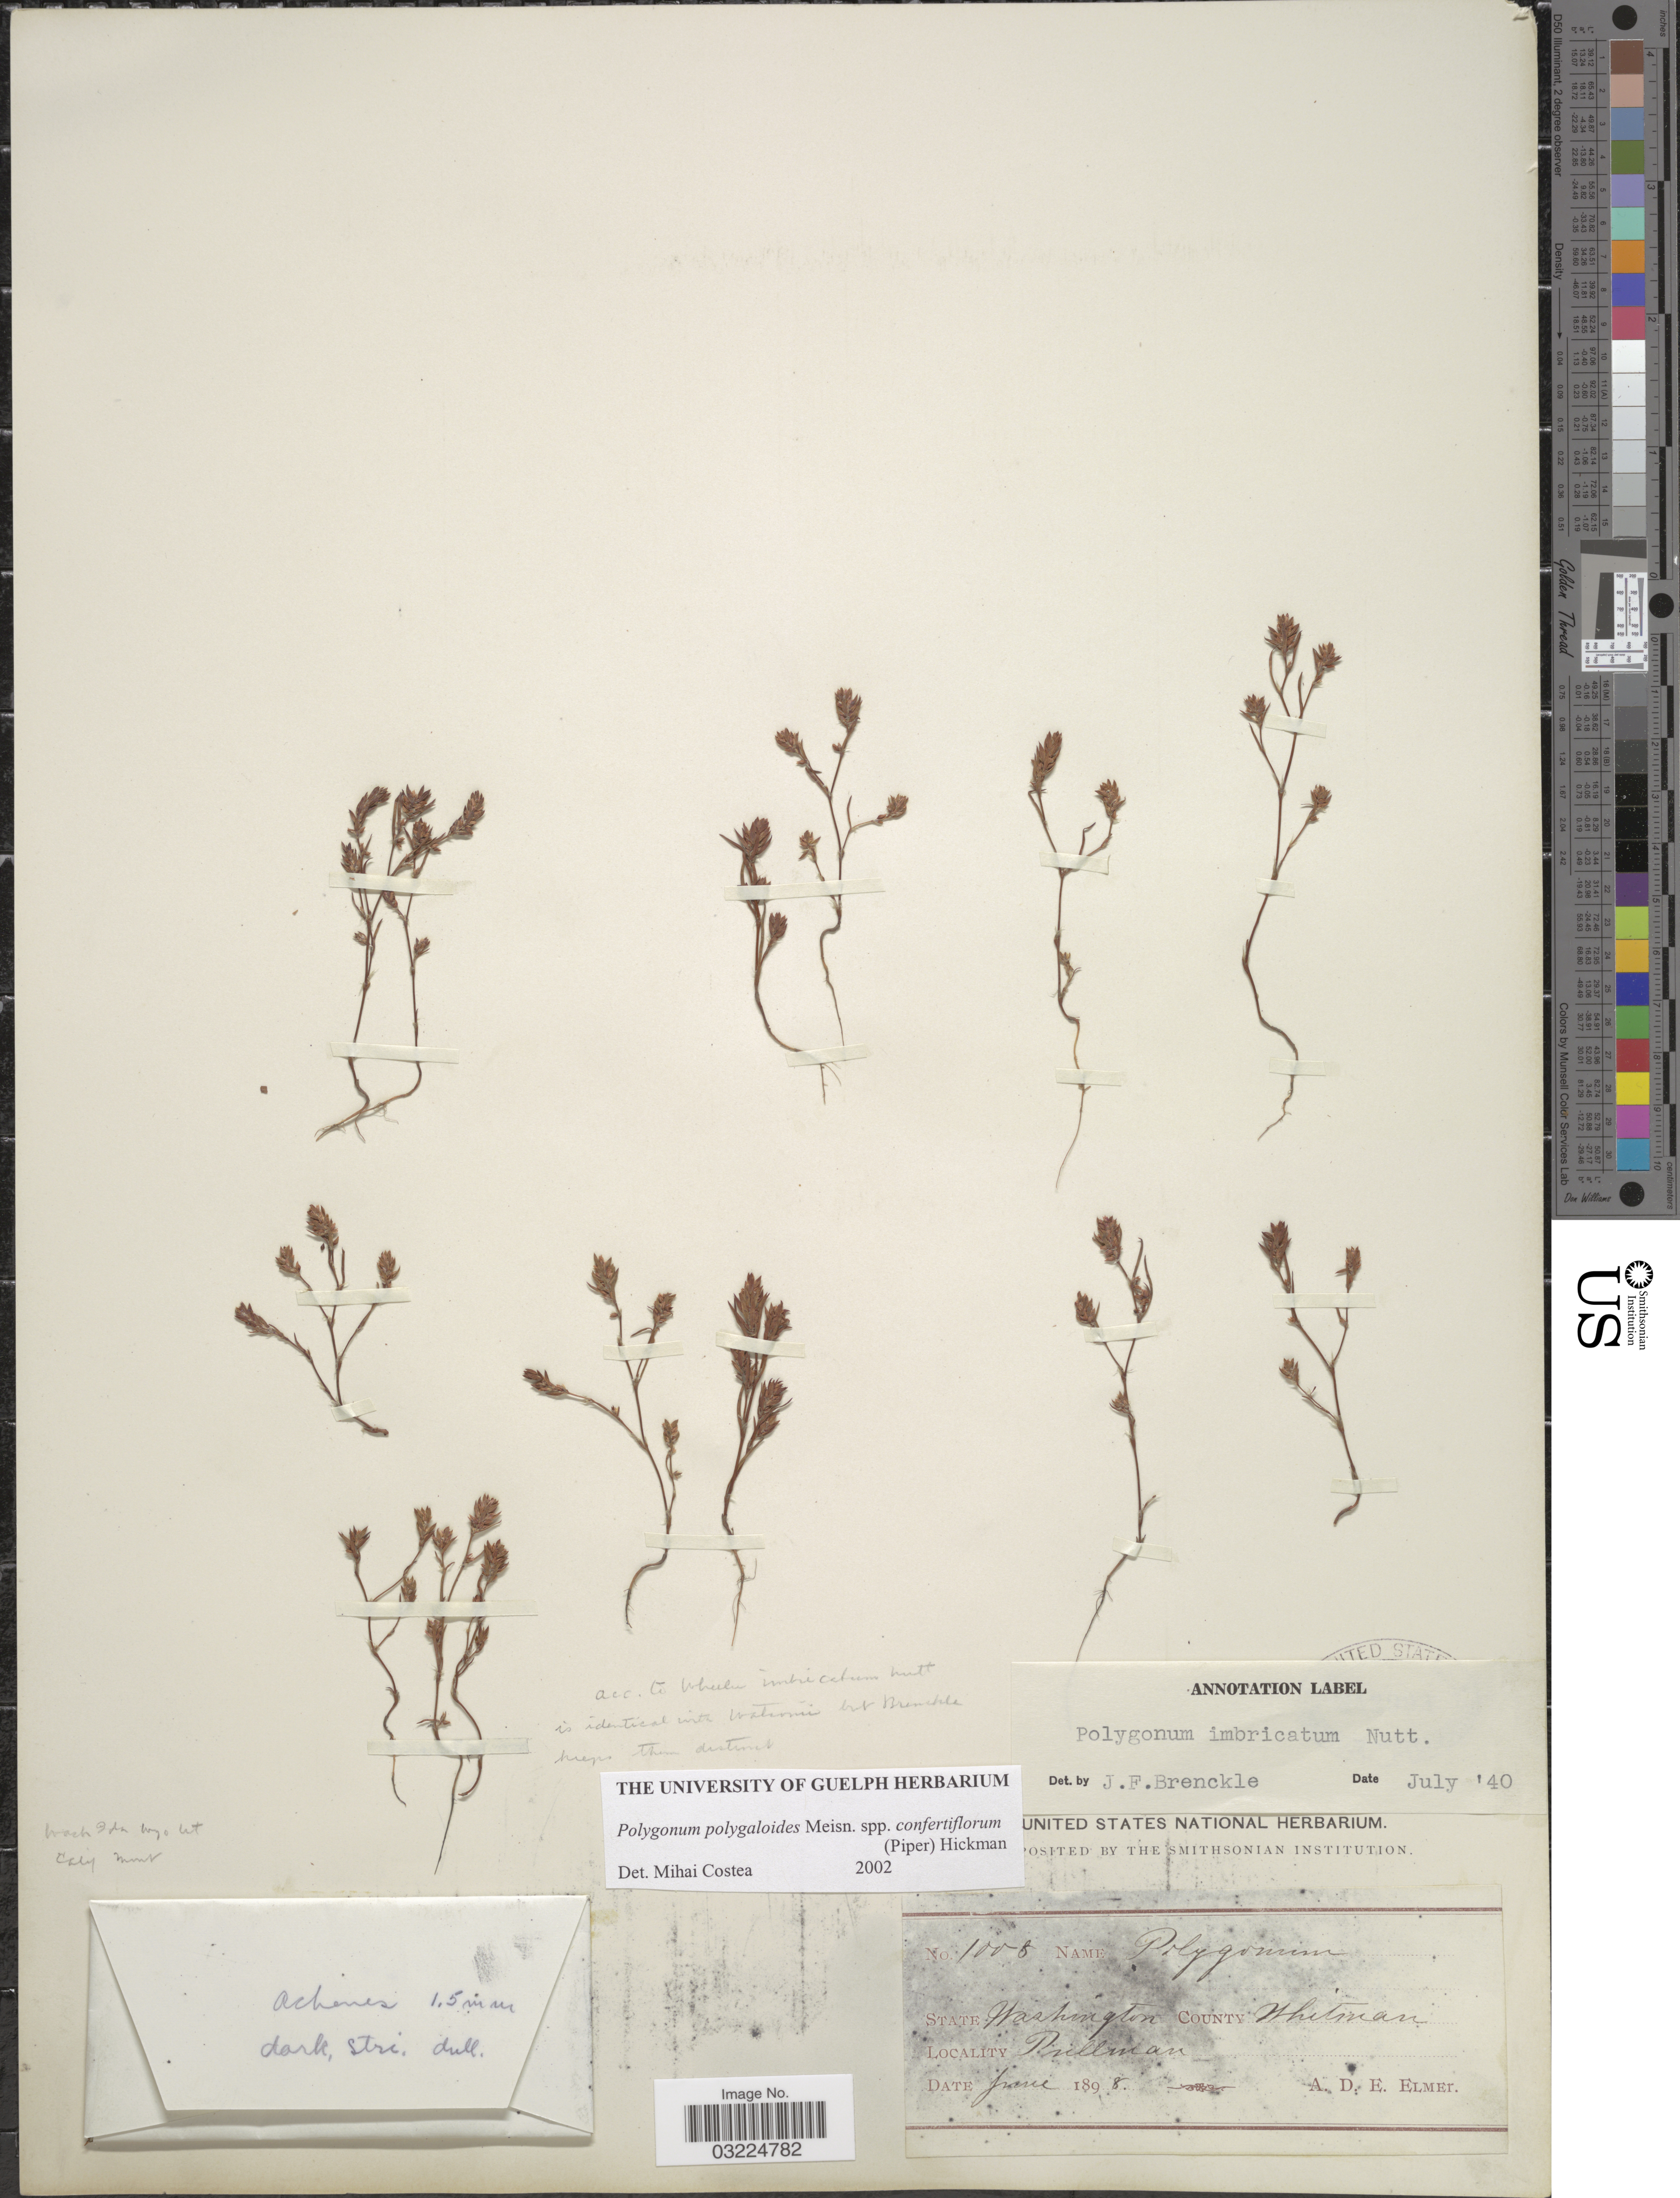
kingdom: Plantae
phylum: Tracheophyta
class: Magnoliopsida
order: Caryophyllales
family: Polygonaceae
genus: Polygonum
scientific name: Polygonum polygaloides subsp. confertiflorum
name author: (Nutt. ex Piper) Hickman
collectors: A. D. E. Elmer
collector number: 1005*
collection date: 1898-06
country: United States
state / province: Washington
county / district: Whitman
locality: County Whitman, Pullman.